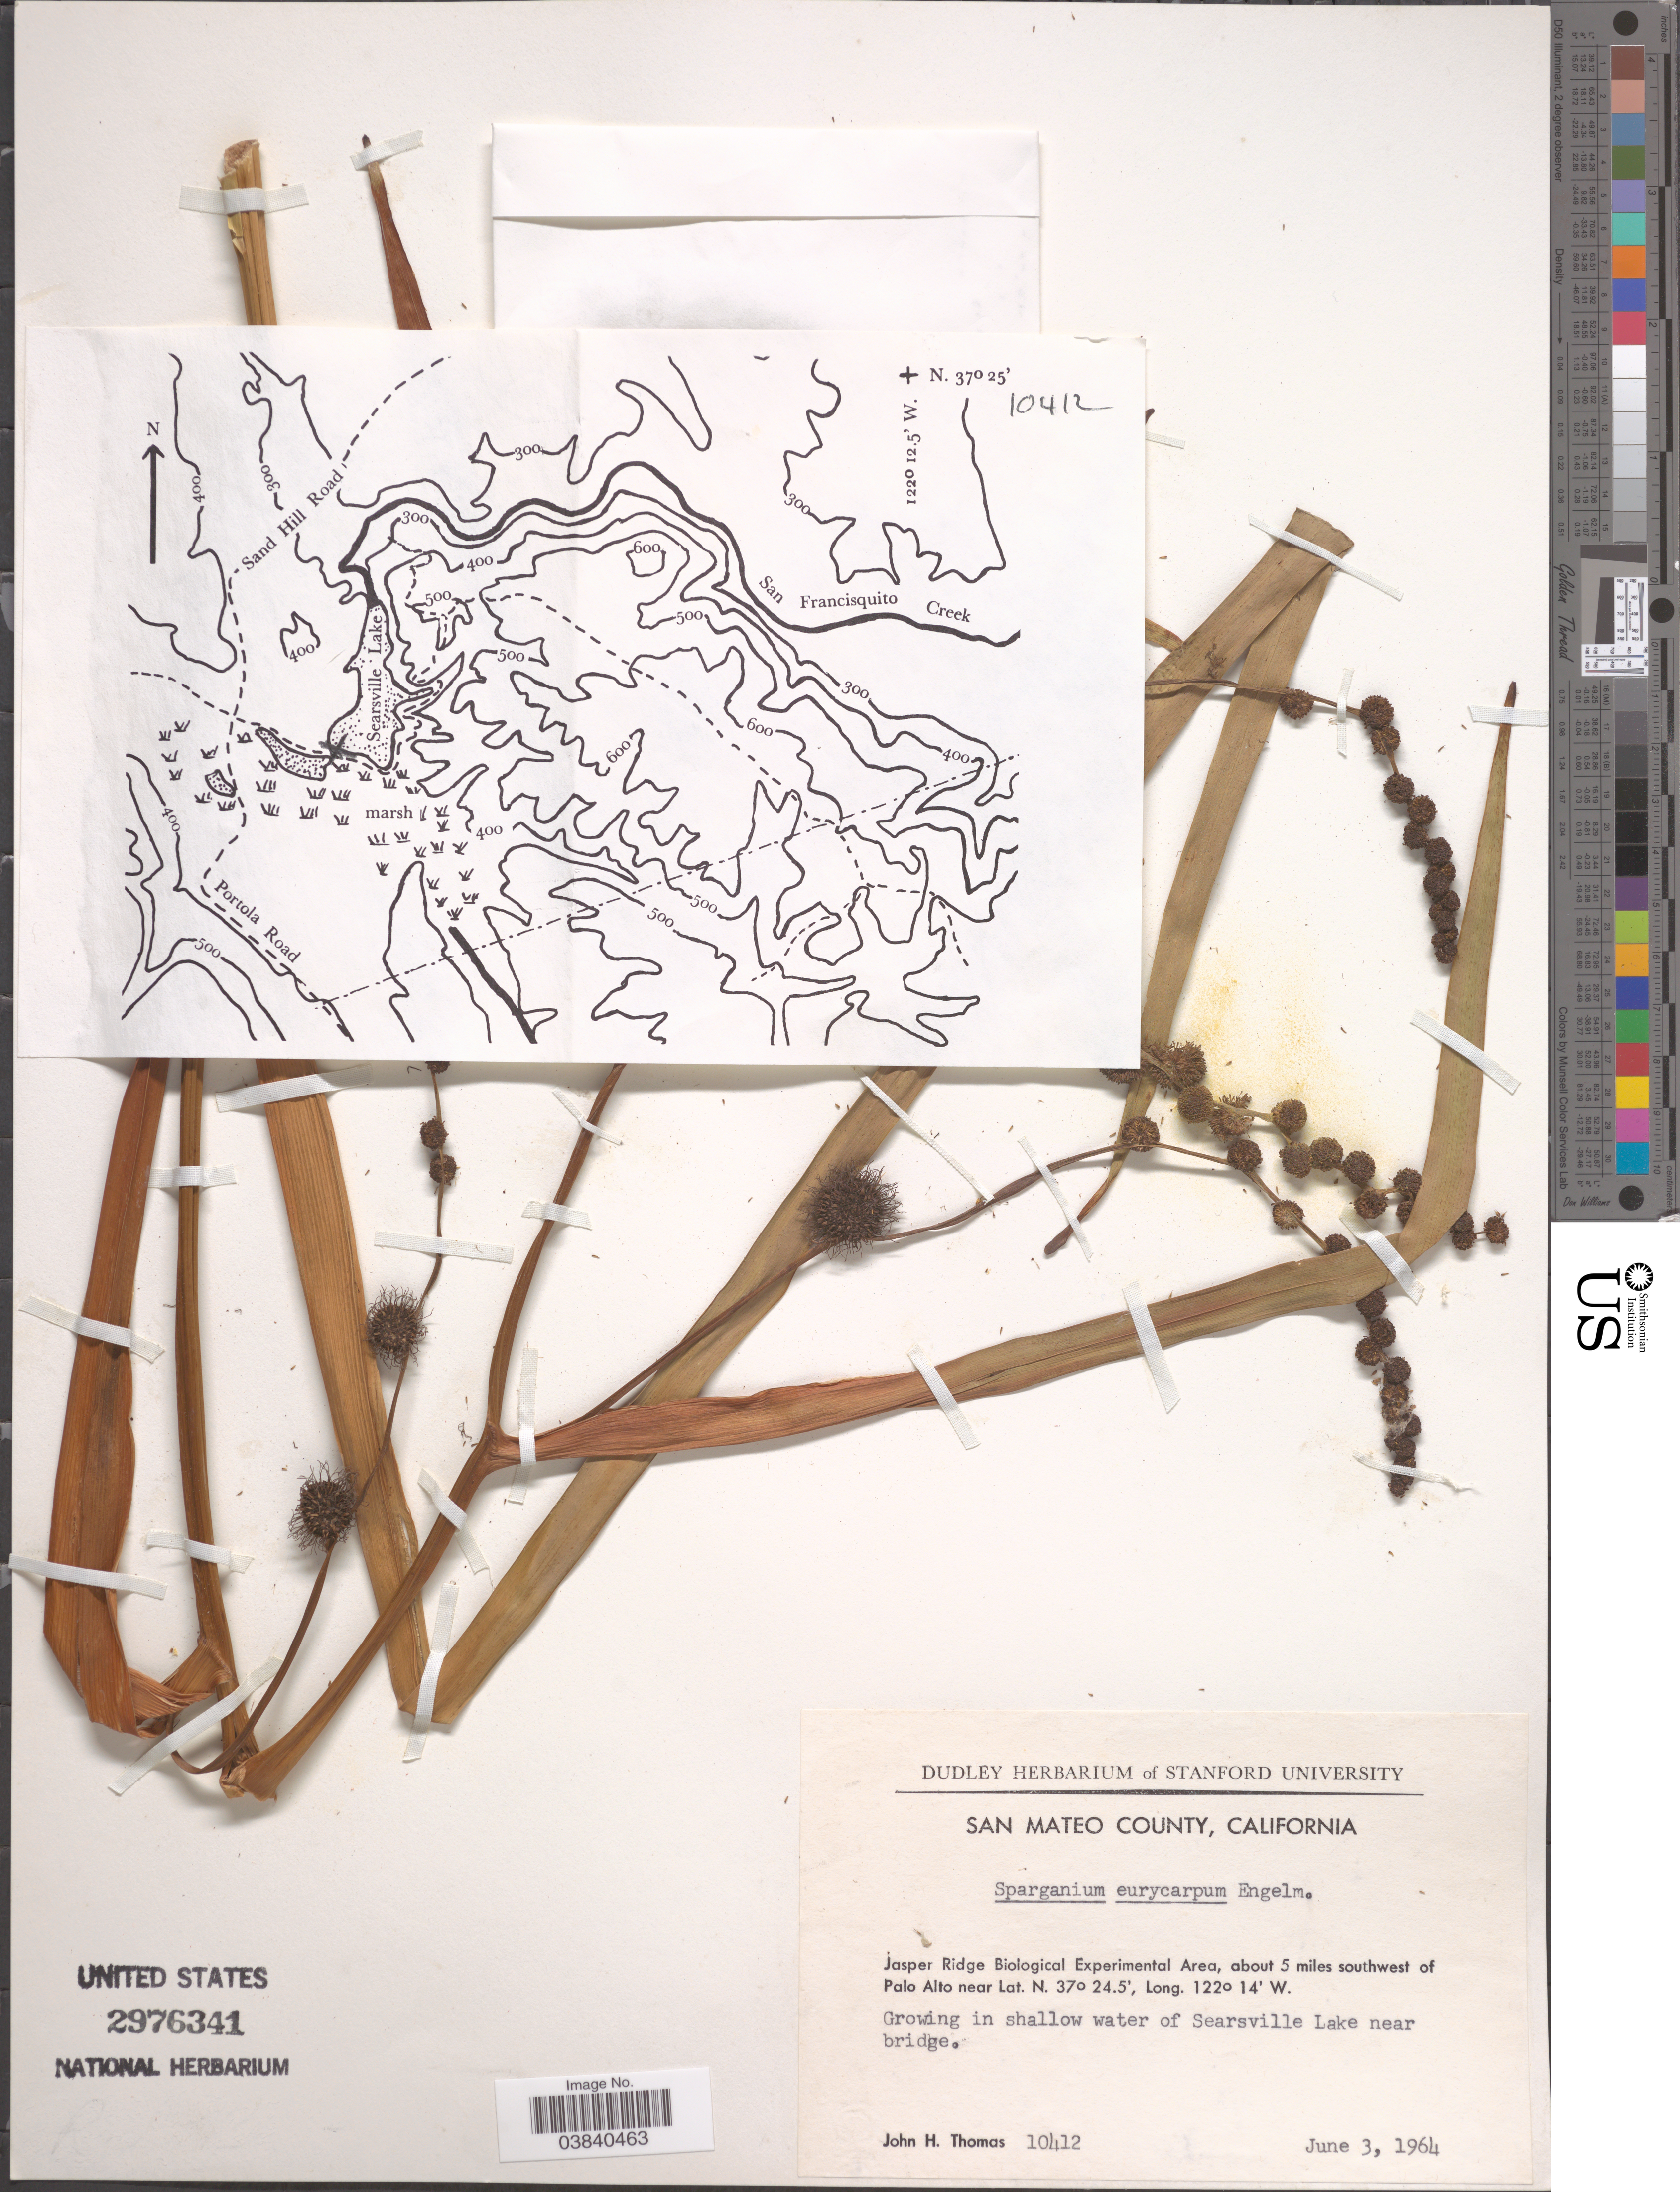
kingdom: Plantae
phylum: Tracheophyta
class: Liliopsida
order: Poales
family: Typhaceae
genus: Sparganium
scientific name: Sparganium eurycarpum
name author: Engelm.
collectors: J. H. Thomas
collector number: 10412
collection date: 1964-06-03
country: United States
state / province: California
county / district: San Mateo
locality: San Mateo County. Jasper Ridge Biological Experimental Area, about 5 miles southwest of Palo Alto. In shallow water of Searsville Lake near bridge.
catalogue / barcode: US 2976341